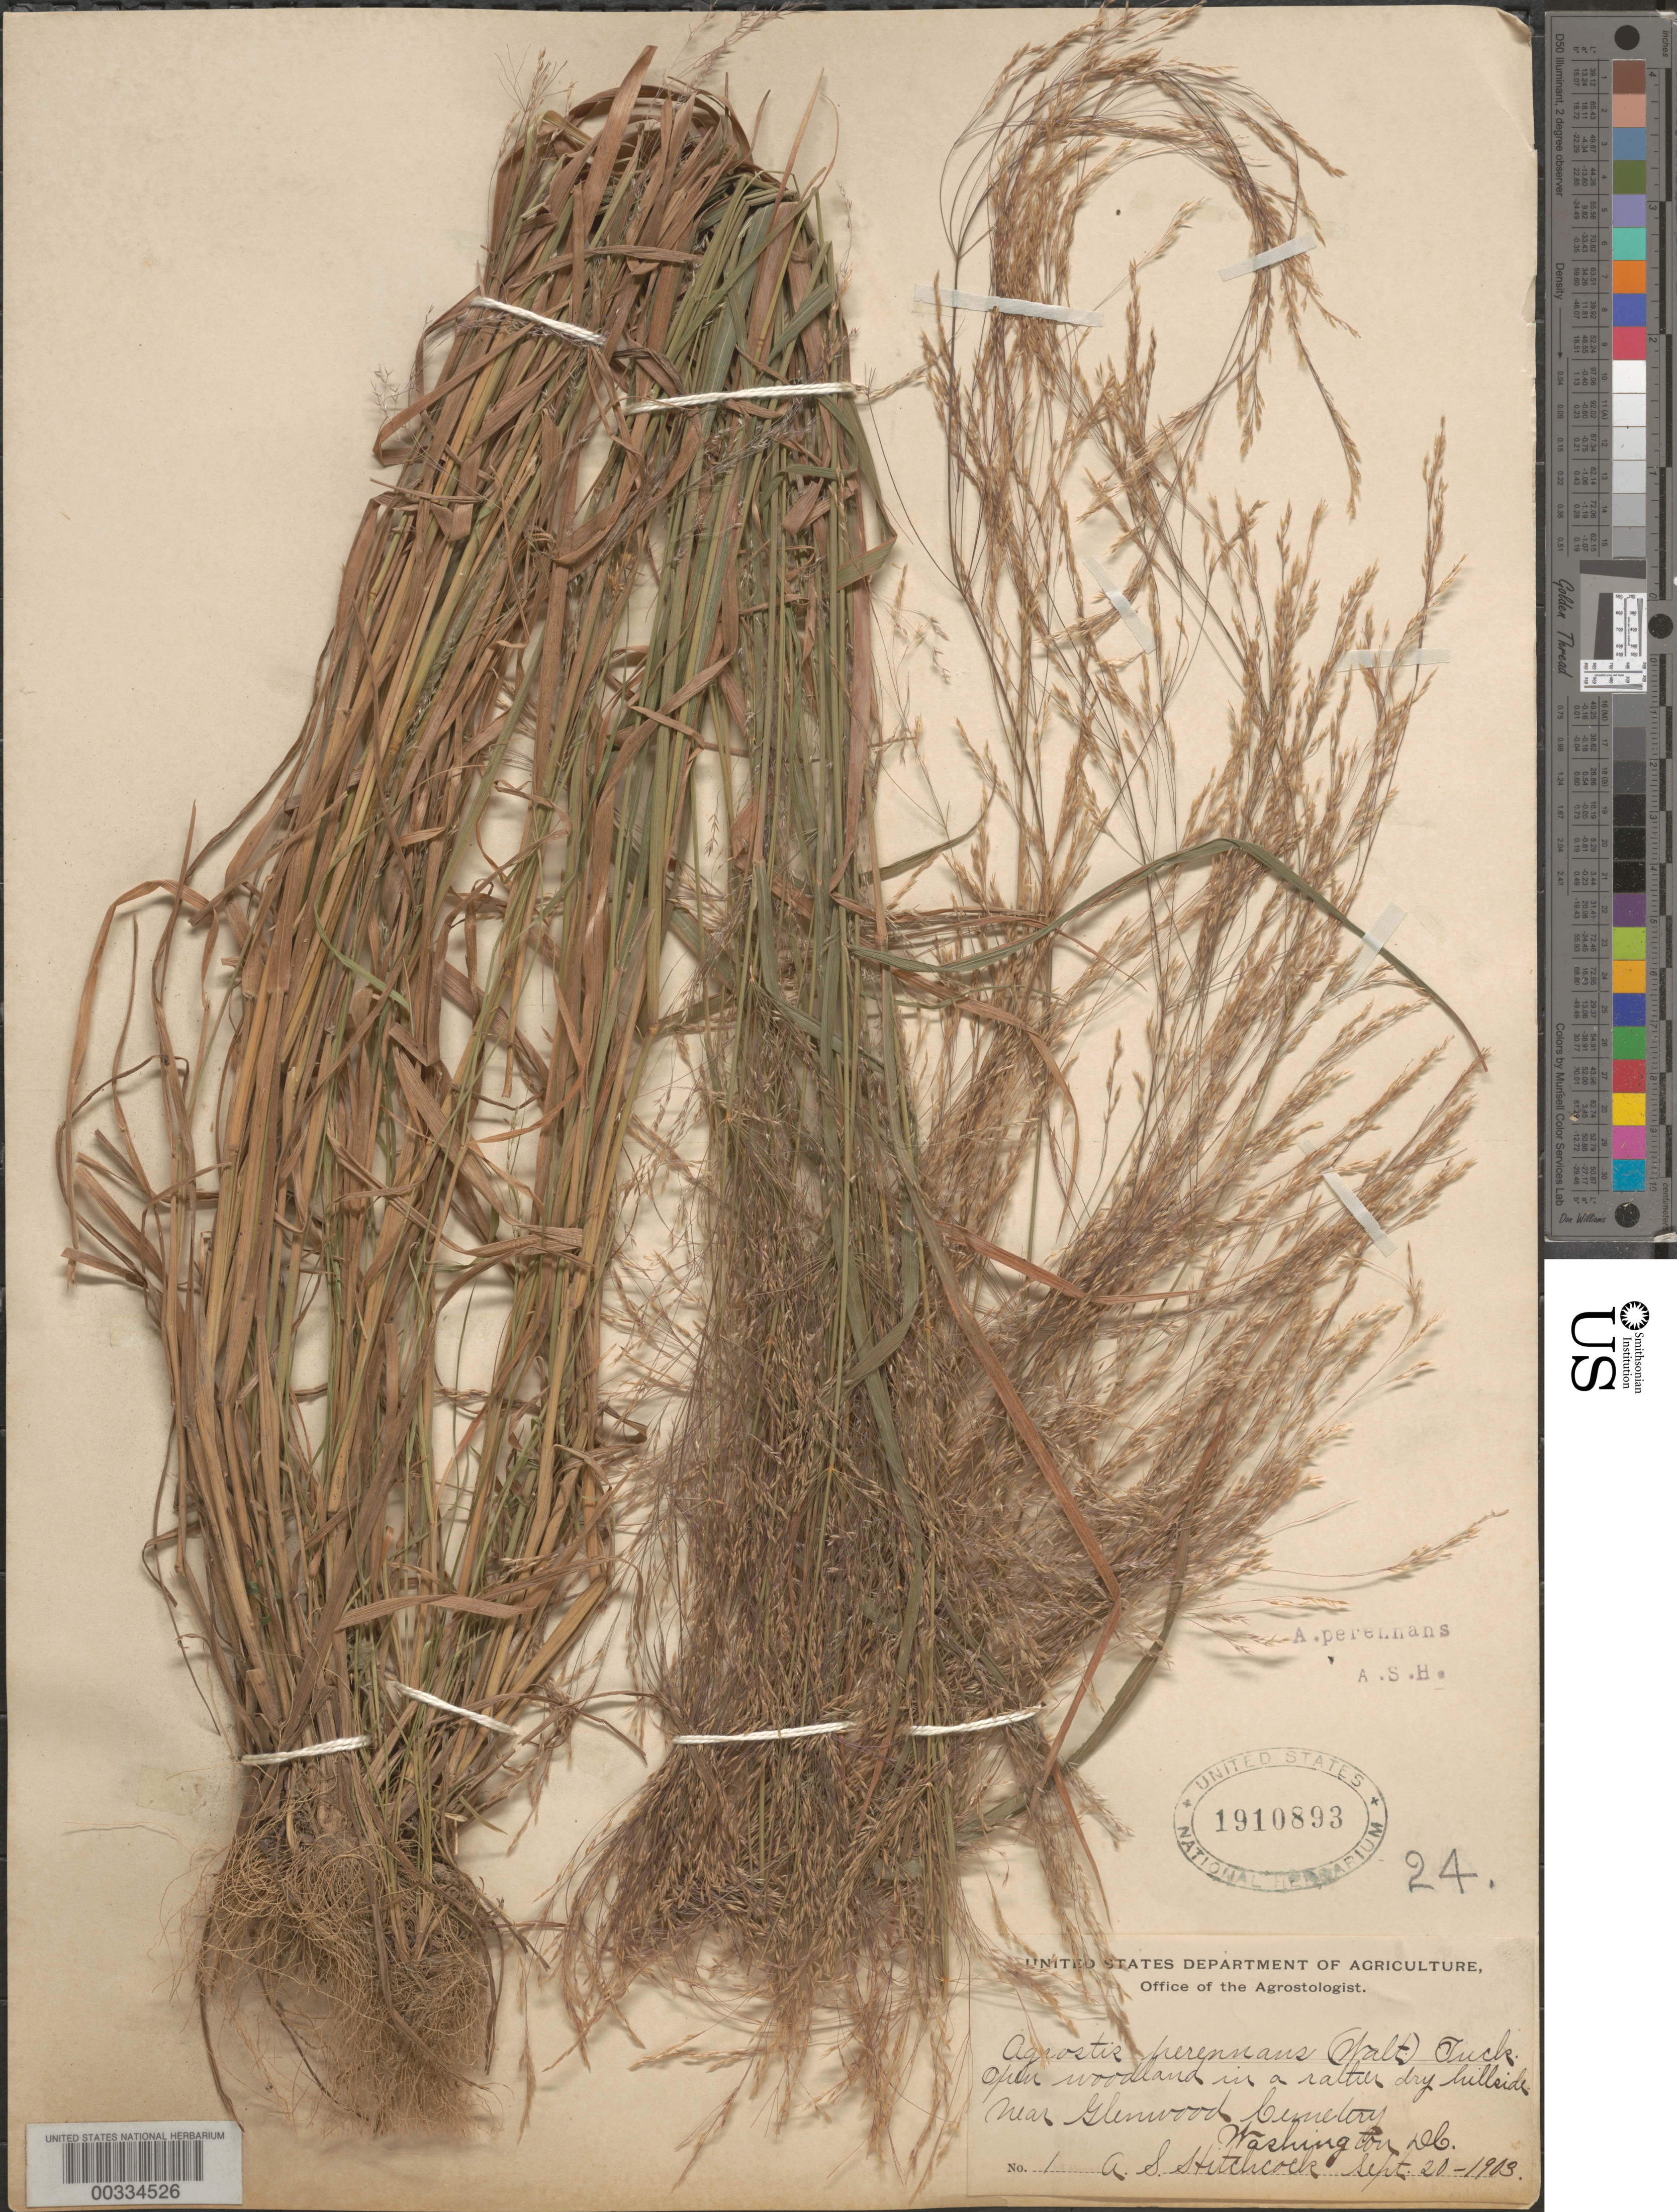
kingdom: Plantae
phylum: Tracheophyta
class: Liliopsida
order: Poales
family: Poaceae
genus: Agrostis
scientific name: Agrostis perennans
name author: (Walter) Tuck.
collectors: A. S. Hitchcock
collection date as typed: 20 Sep 1903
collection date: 1903-09-20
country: United States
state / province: District of Columbia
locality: Glenwood Cemetery vicinity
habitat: Open woodland in rather dry hillside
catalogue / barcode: US 1910893